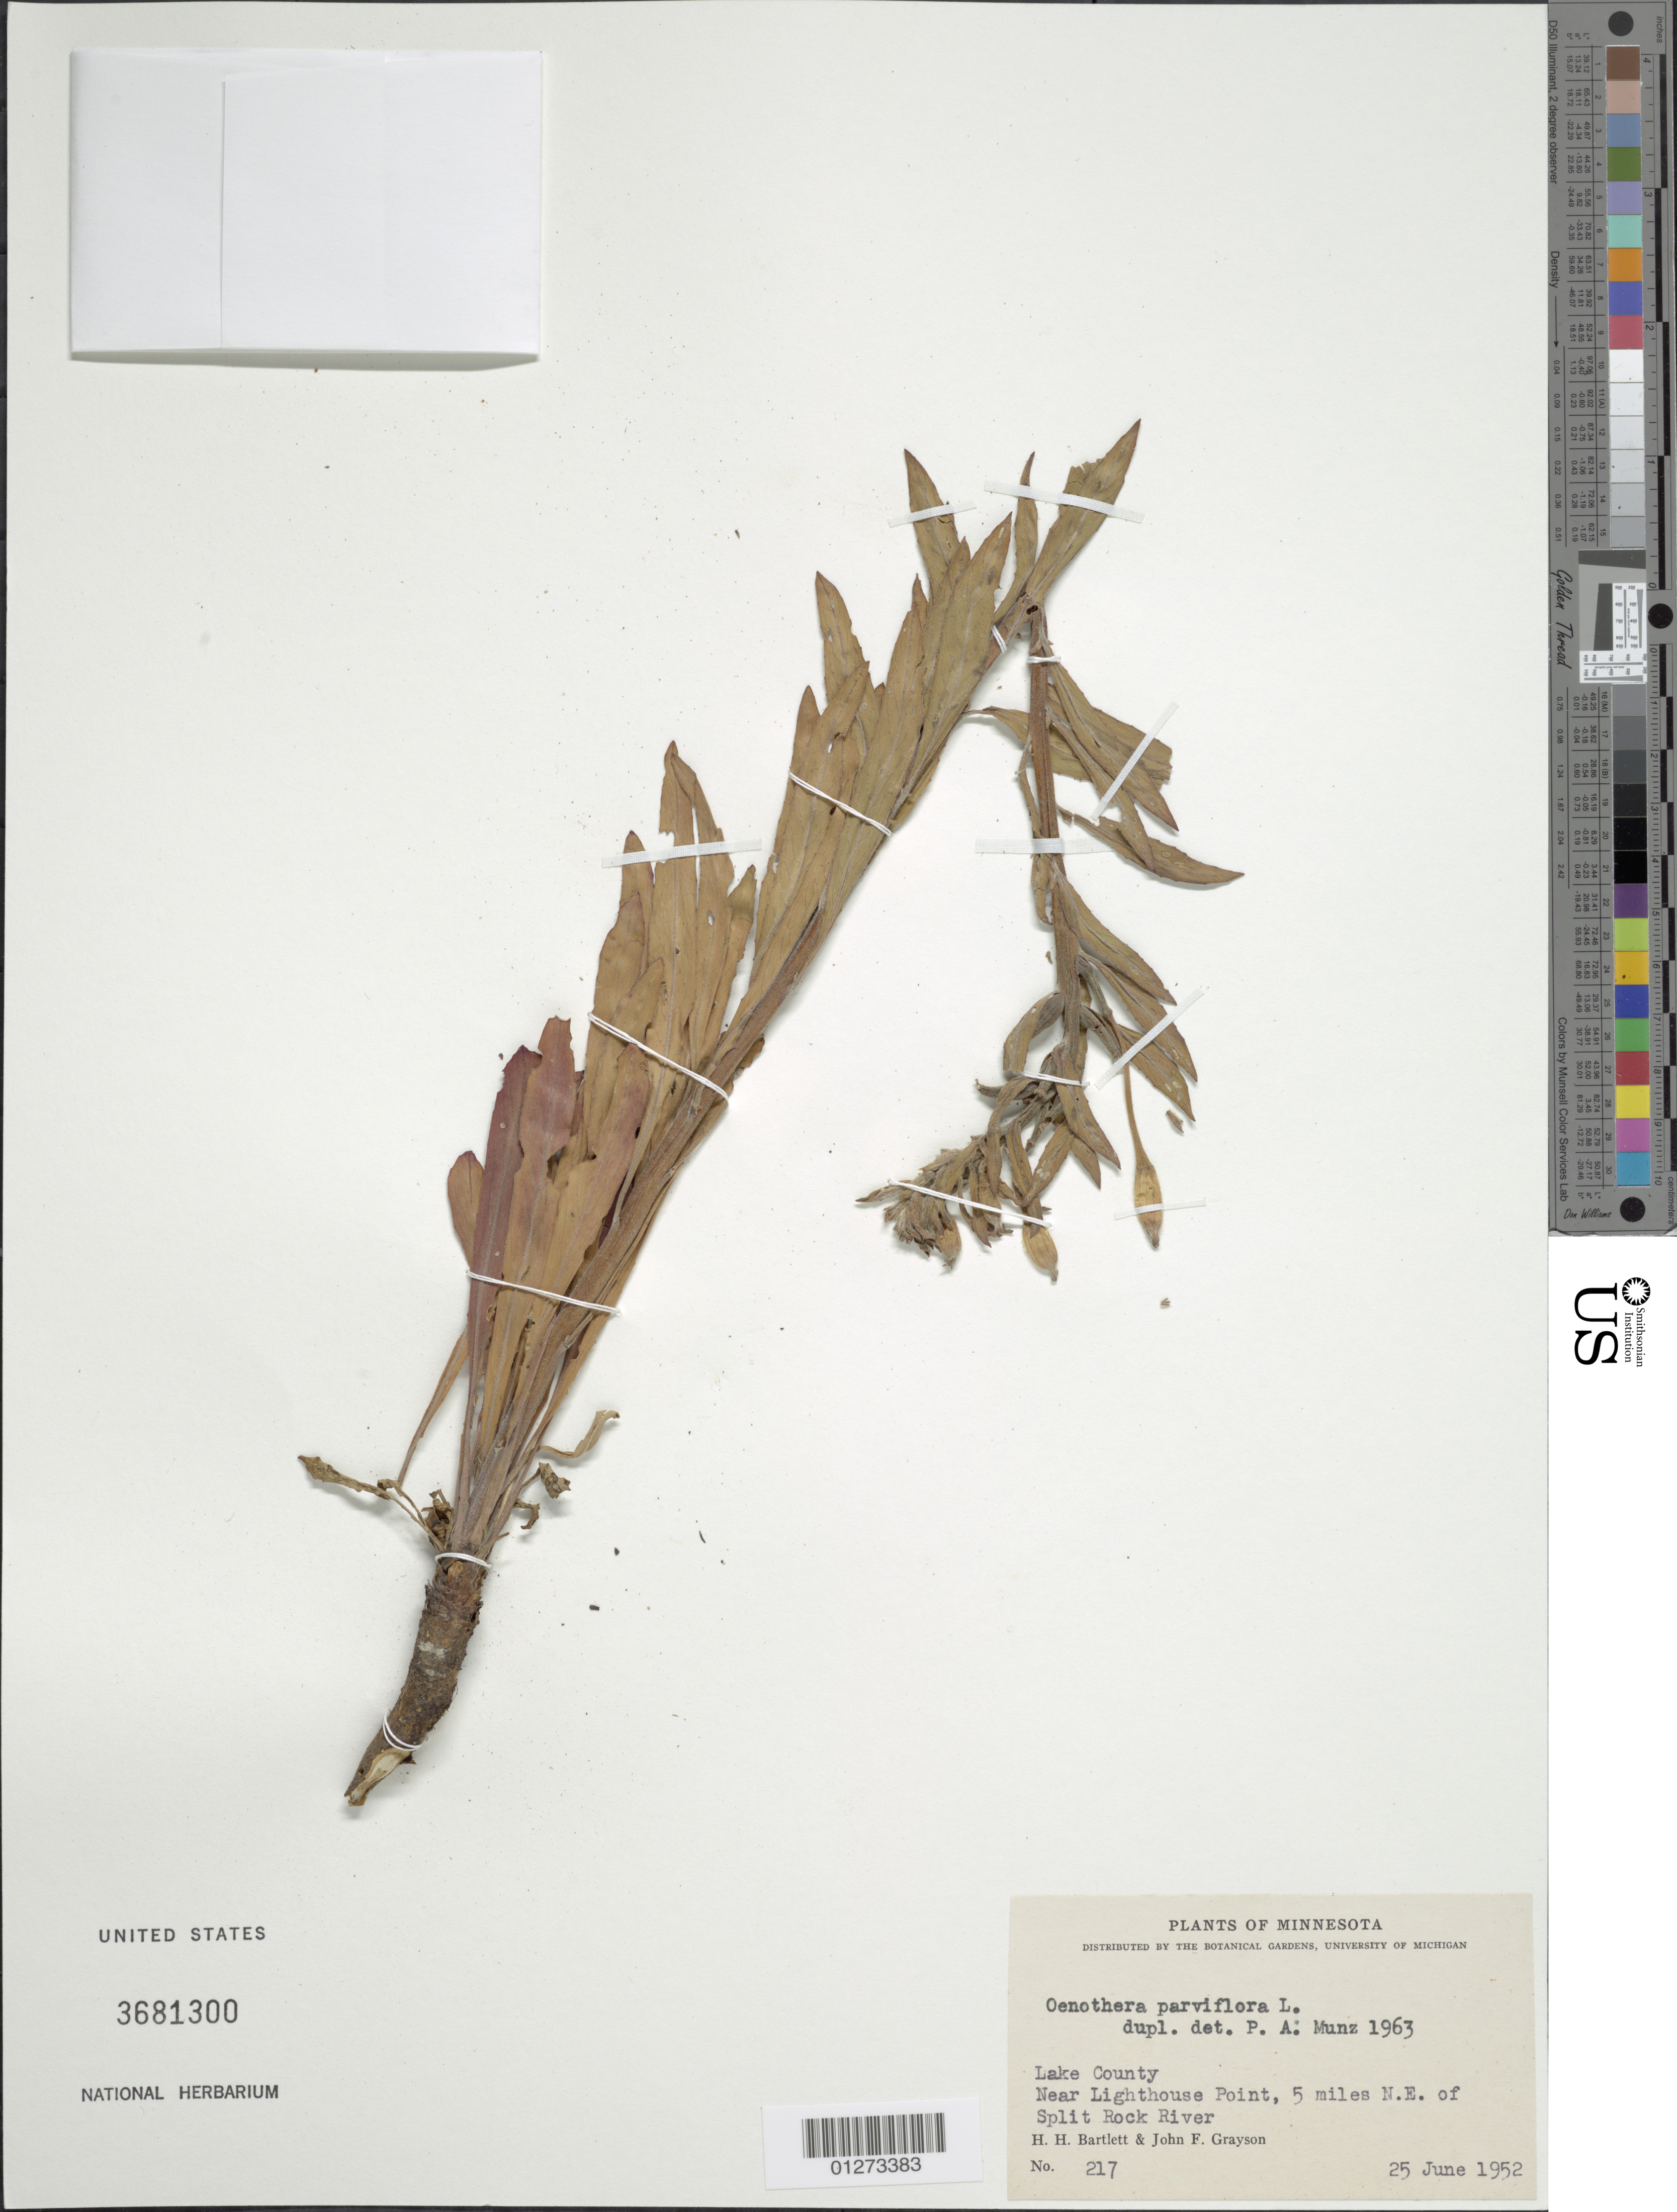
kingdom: Plantae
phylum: Tracheophyta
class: Magnoliopsida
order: Myrtales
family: Onagraceae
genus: Oenothera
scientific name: Oenothera parviflora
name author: L.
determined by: Munz, Philip A.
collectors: H. H. Bartlett & J. Grayson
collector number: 217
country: United States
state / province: Minnesota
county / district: Lake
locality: Near Lighthouse Point, 5 miles NE of Split Rock River.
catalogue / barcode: US 3681300